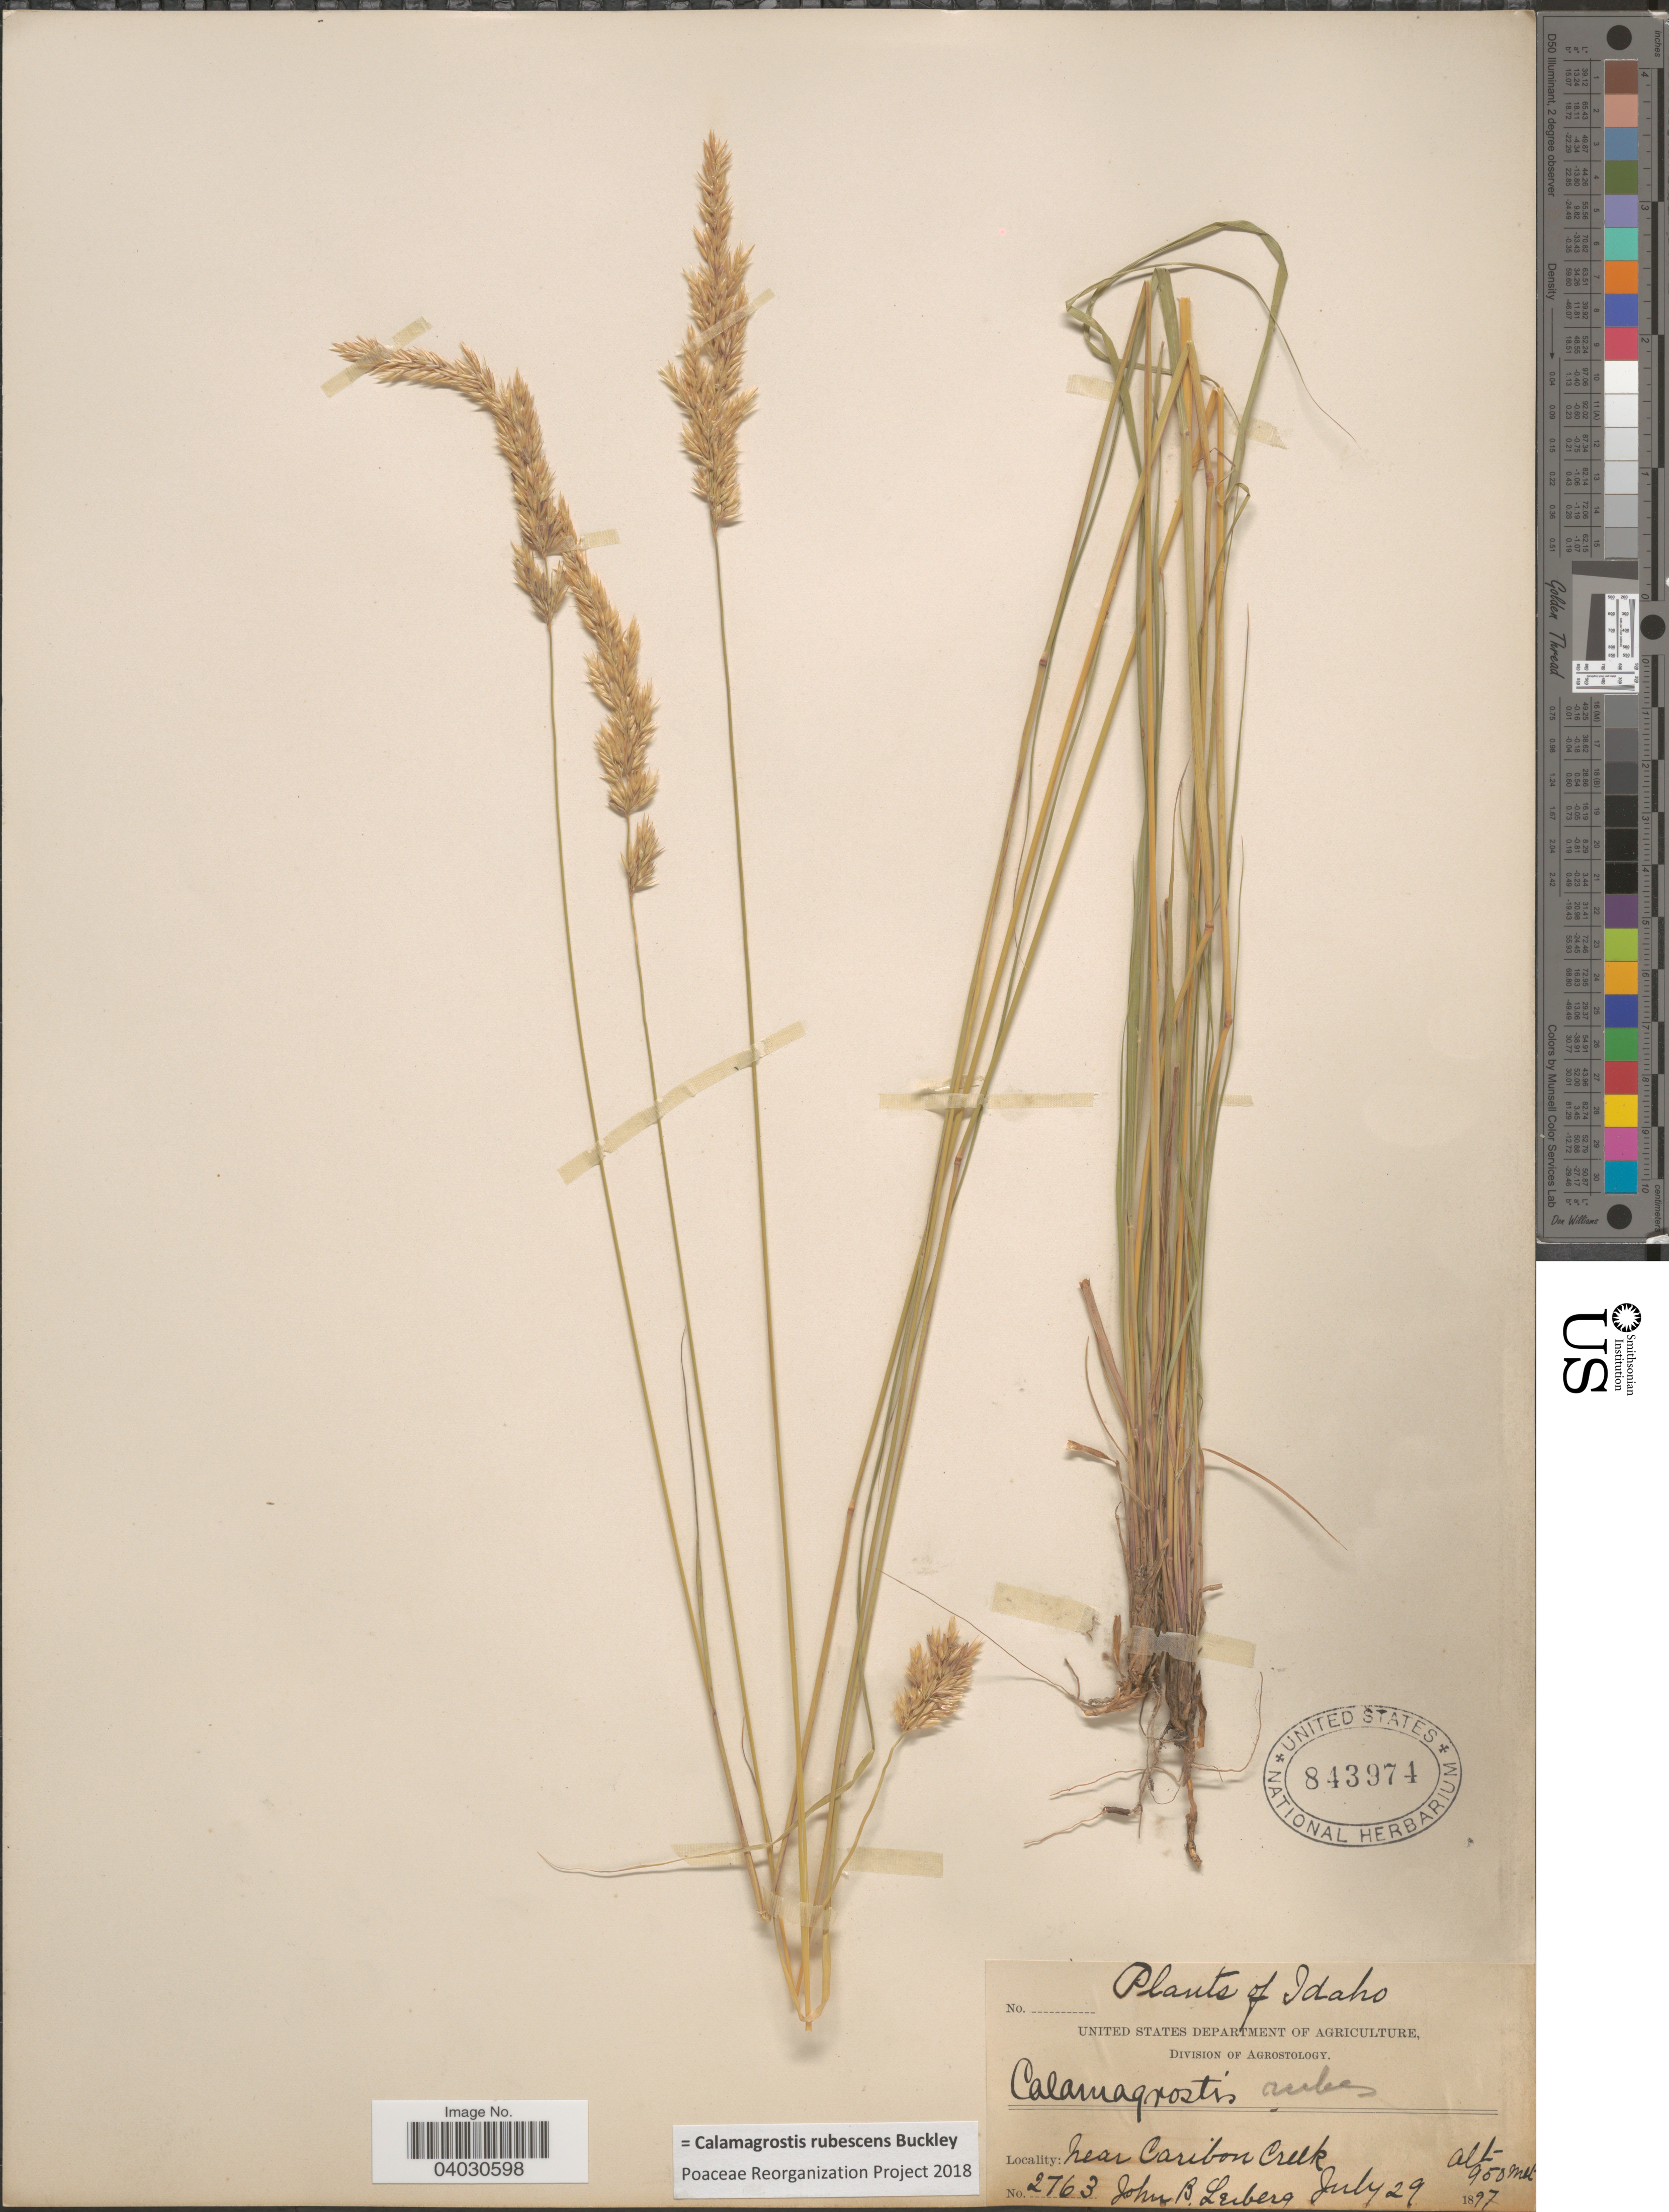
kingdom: Plantae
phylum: Tracheophyta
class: Liliopsida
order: Poales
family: Poaceae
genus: Calamagrostis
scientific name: Calamagrostis rubescens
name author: Buckley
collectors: J. B. Leiberg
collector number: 2763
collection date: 1897-07-29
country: United States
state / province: Idaho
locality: Near Caribon Creek.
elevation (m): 950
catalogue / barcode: US 843974